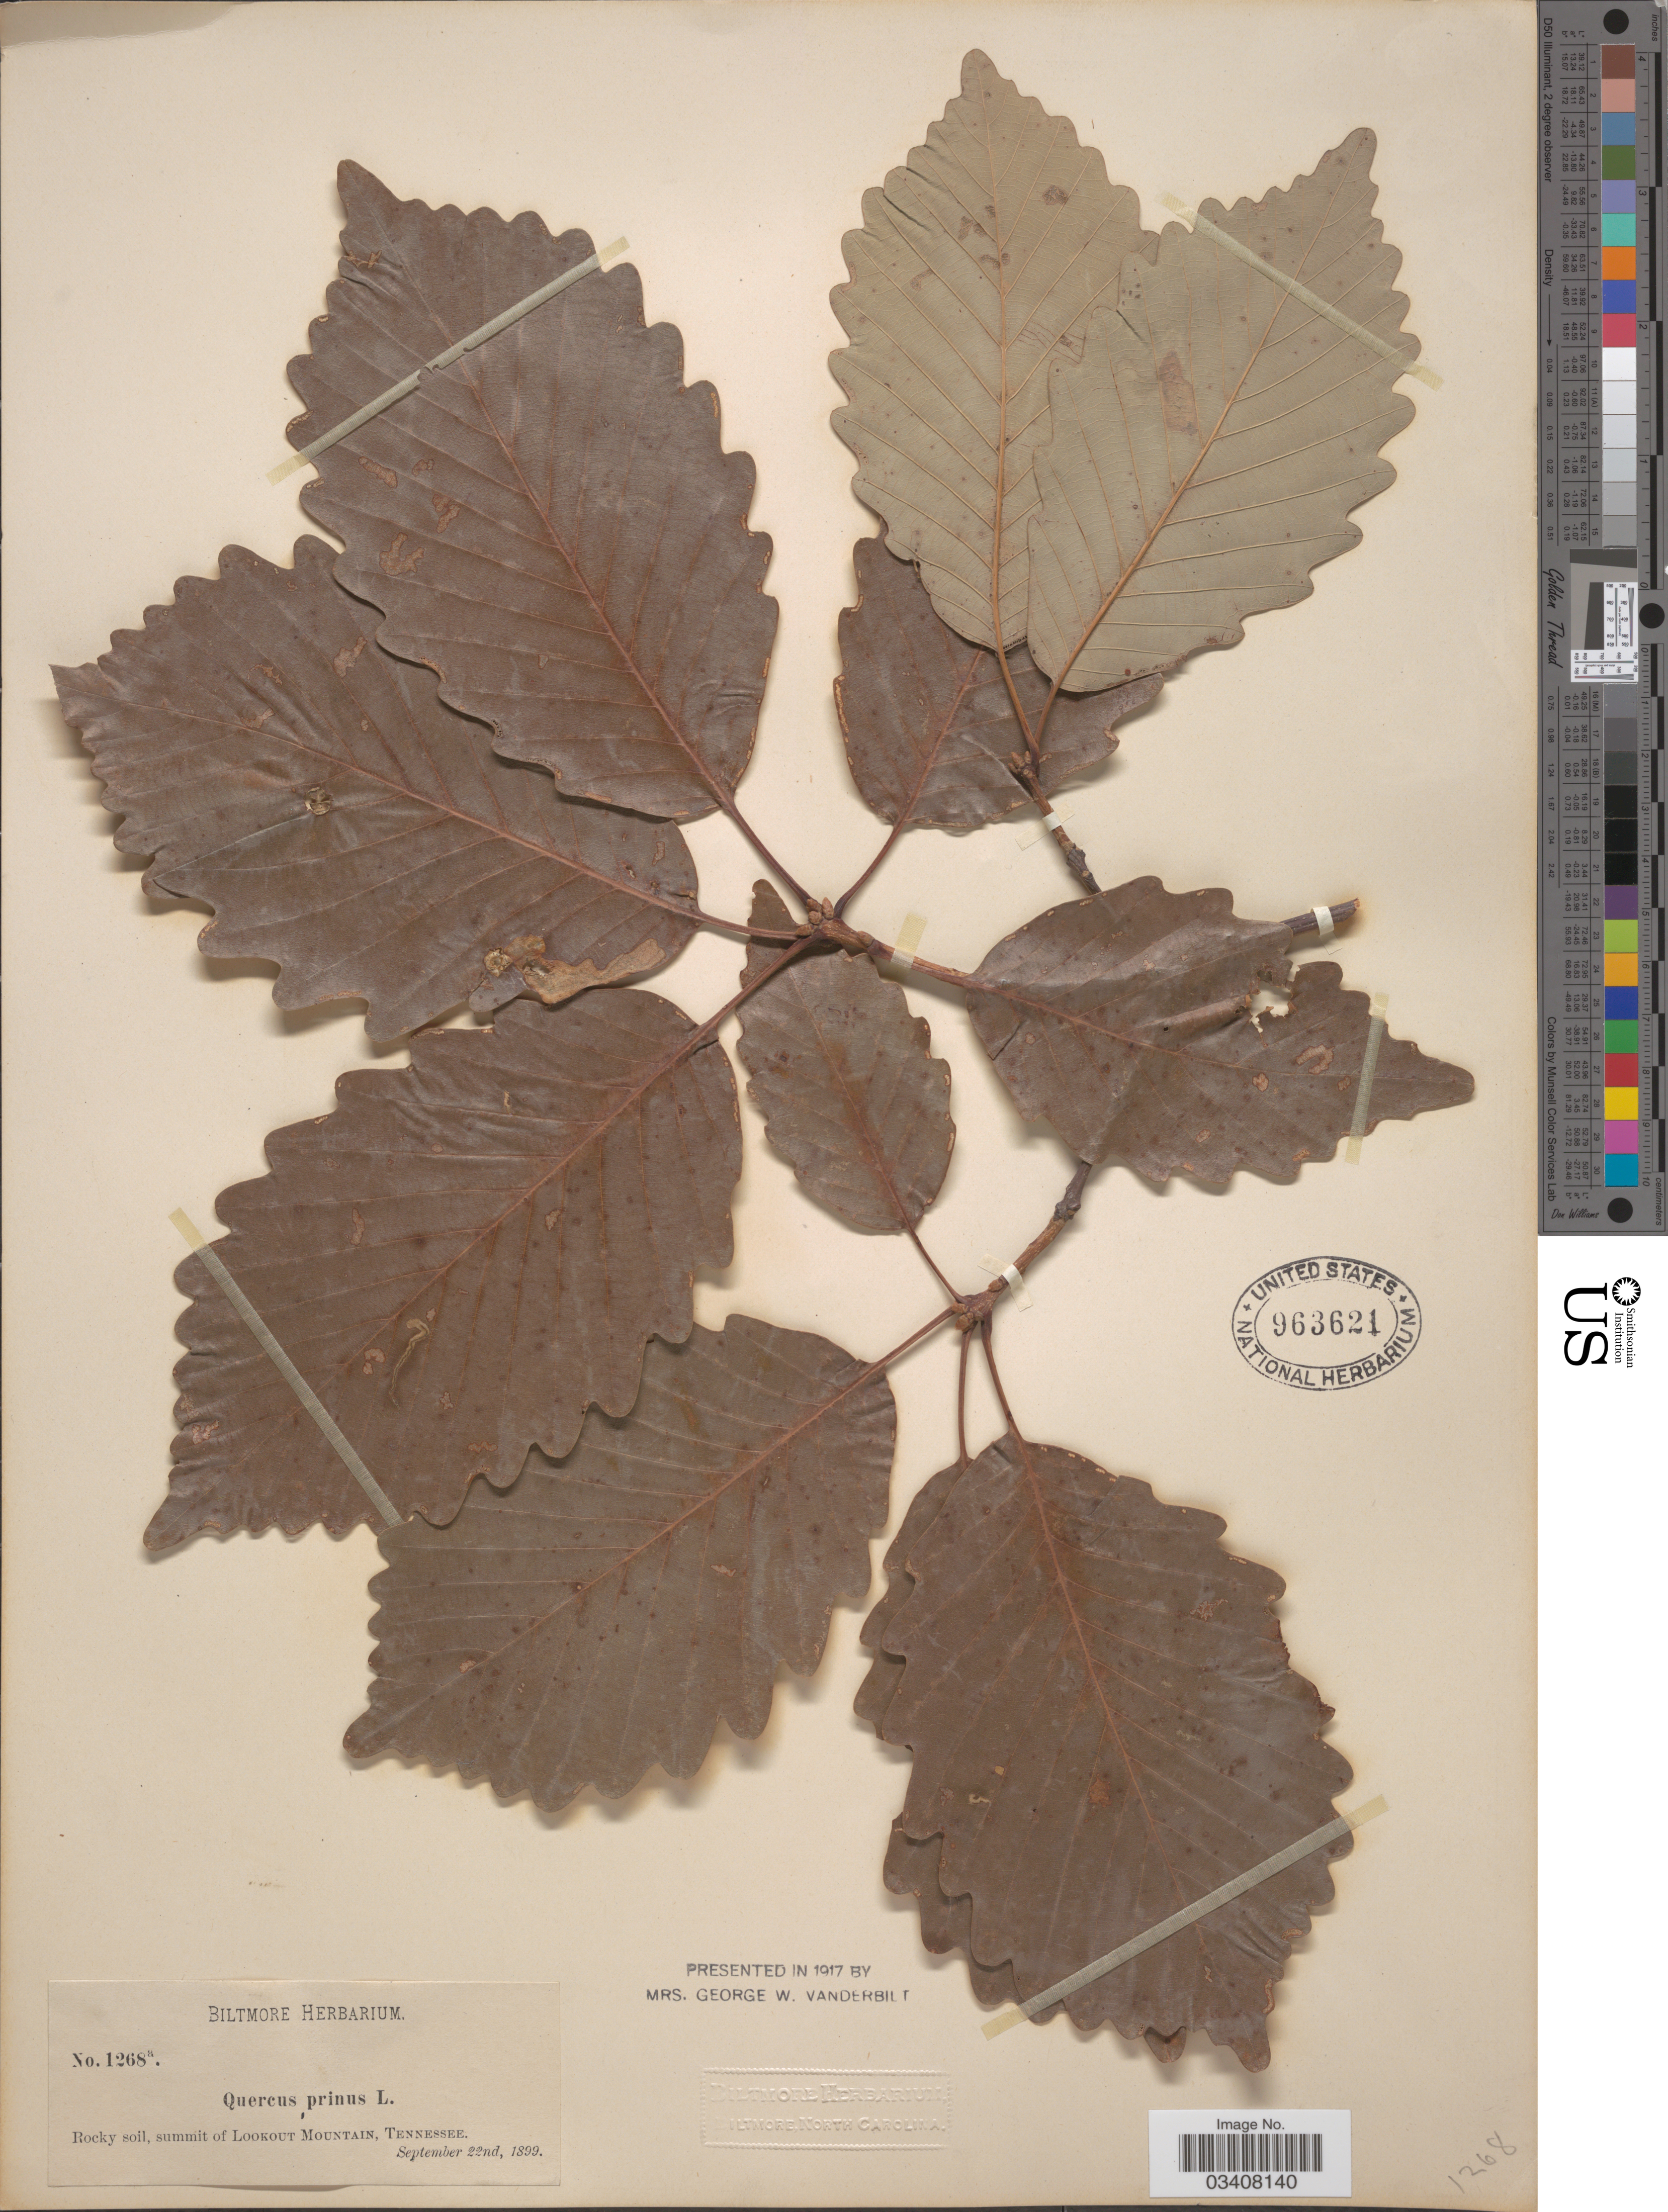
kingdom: Plantae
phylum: Tracheophyta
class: Magnoliopsida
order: Fagales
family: Fagaceae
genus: Quercus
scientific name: Quercus prinus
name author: L.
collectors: ex herb. Biltmore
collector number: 1268a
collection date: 1899-09-22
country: United States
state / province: Tennessee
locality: Summit of Lookout Mountains.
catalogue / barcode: US 963621